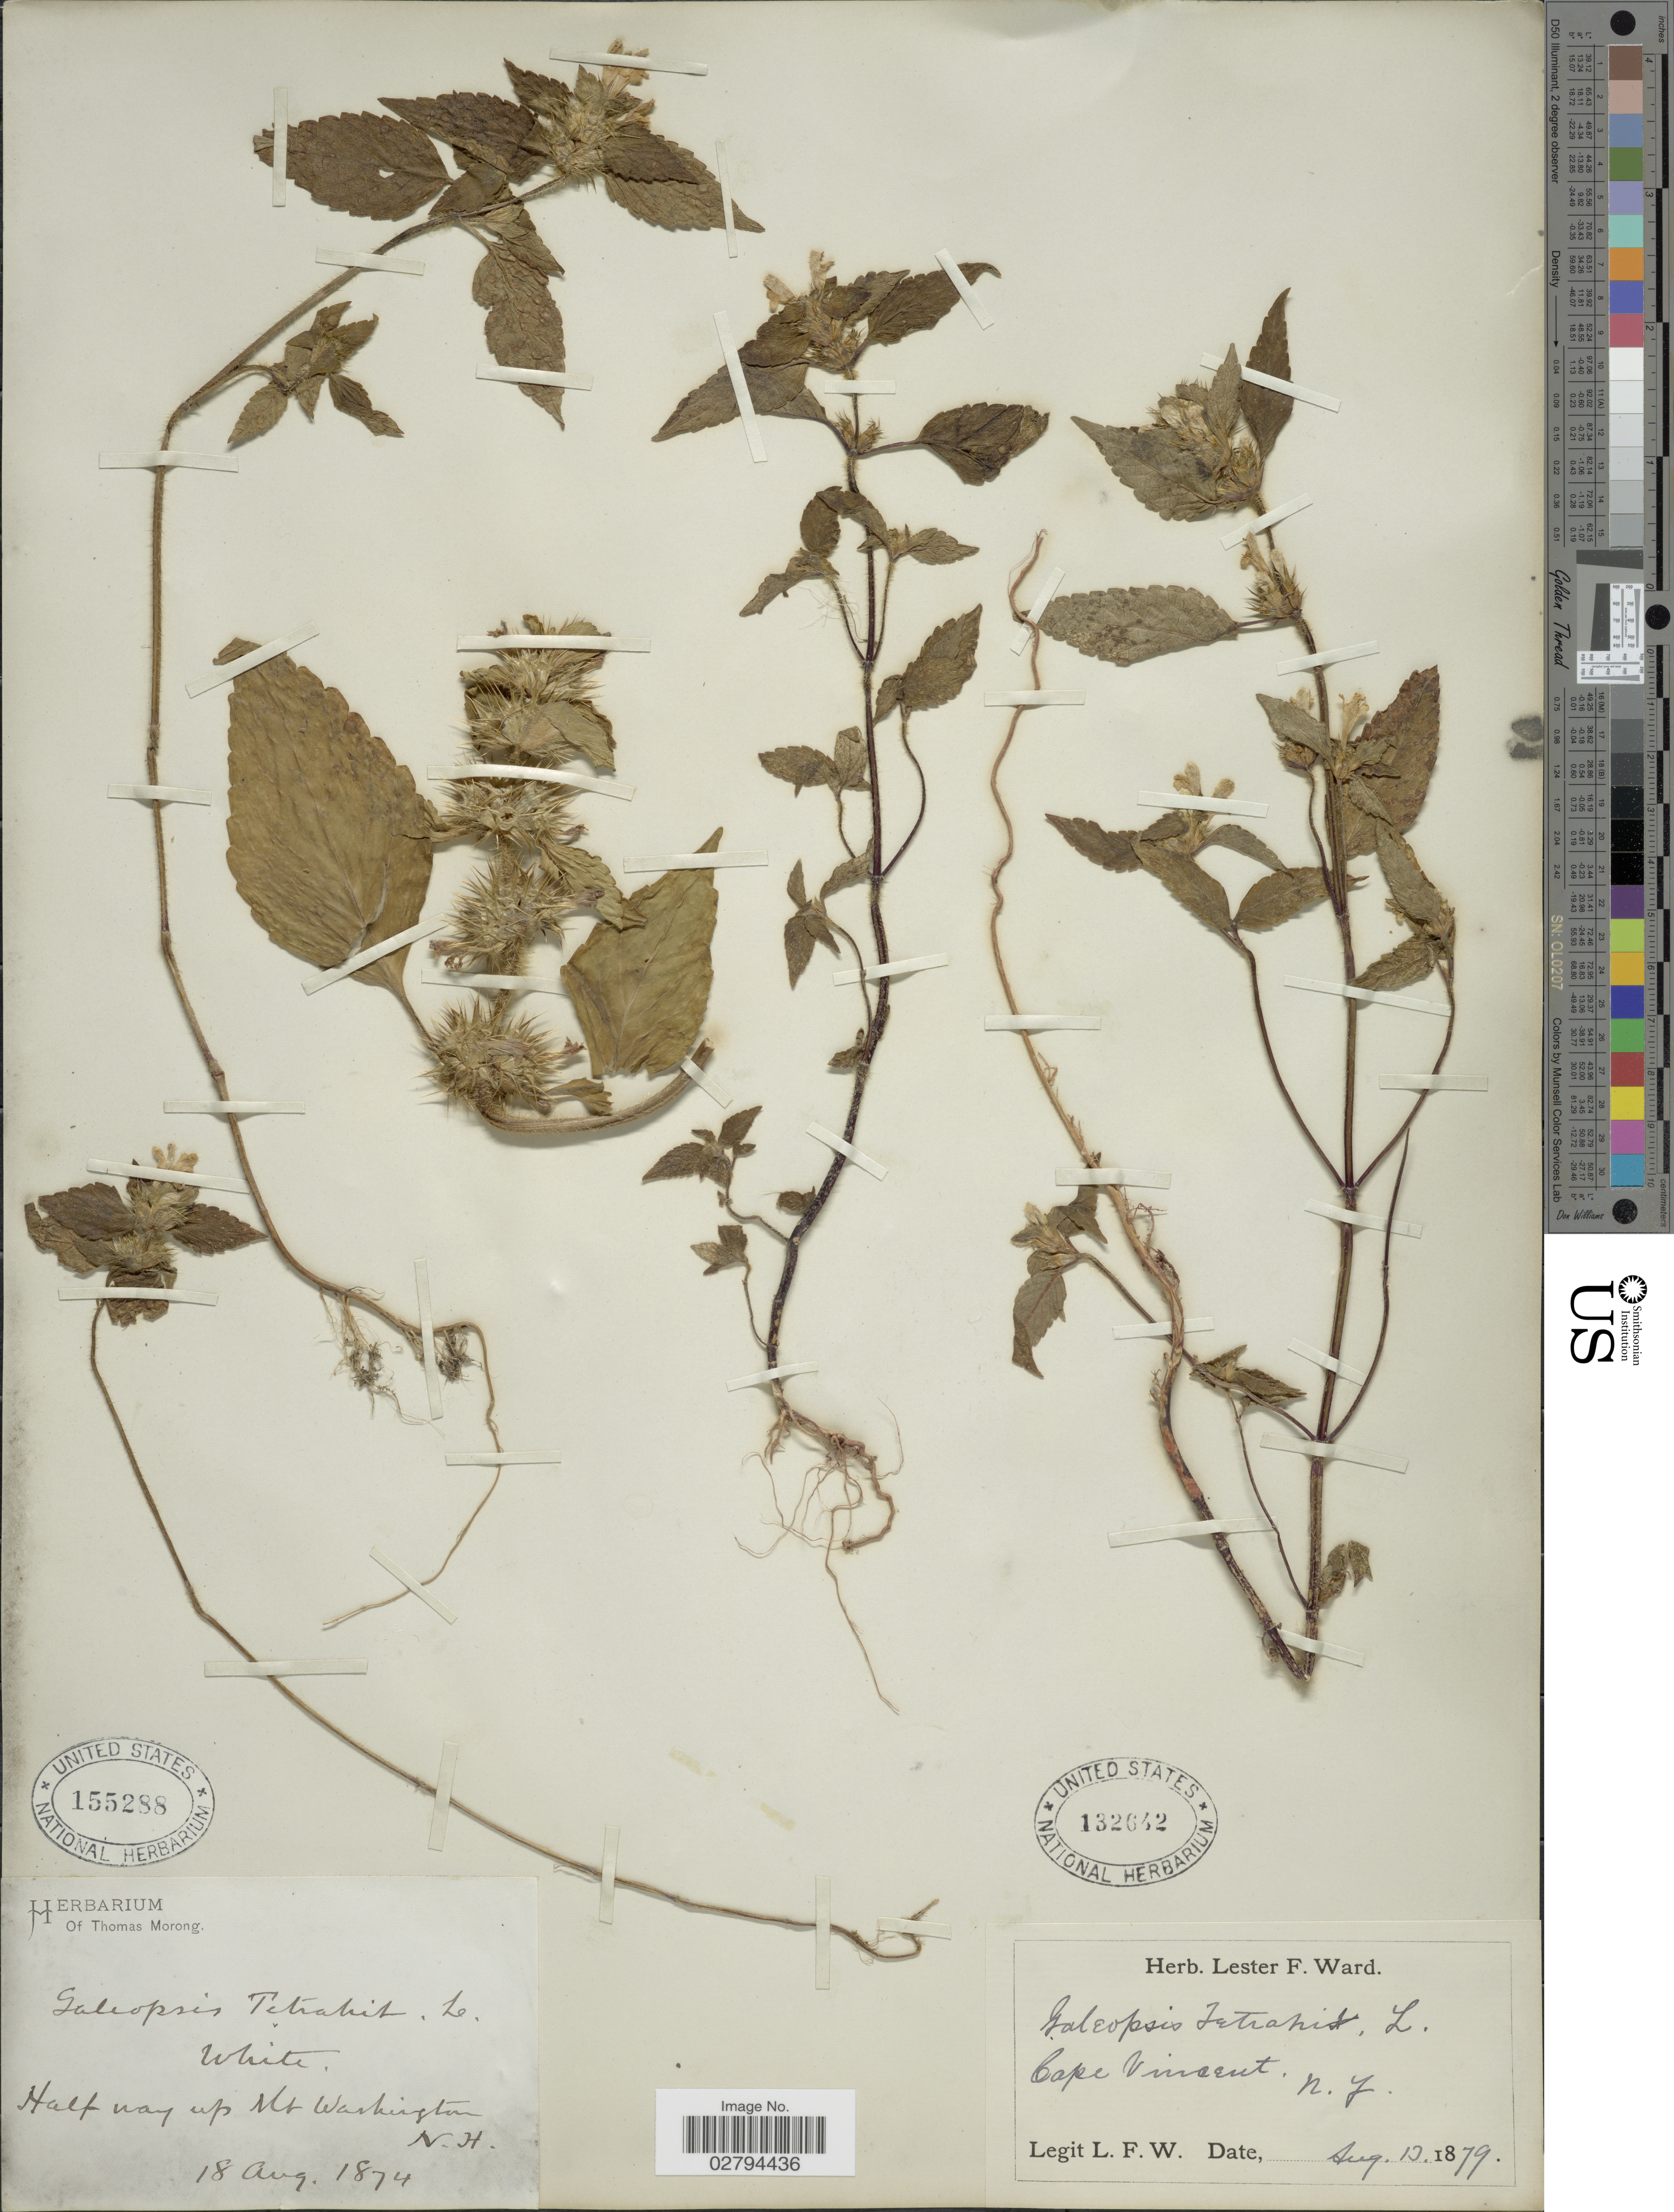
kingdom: Plantae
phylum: Tracheophyta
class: Magnoliopsida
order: Lamiales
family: Lamiaceae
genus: Galeopsis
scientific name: Galeopsis tetrahit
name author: L.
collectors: L. F. Ward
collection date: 1879-08-13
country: United States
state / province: New York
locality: Cape Vincent.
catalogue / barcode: US 132642